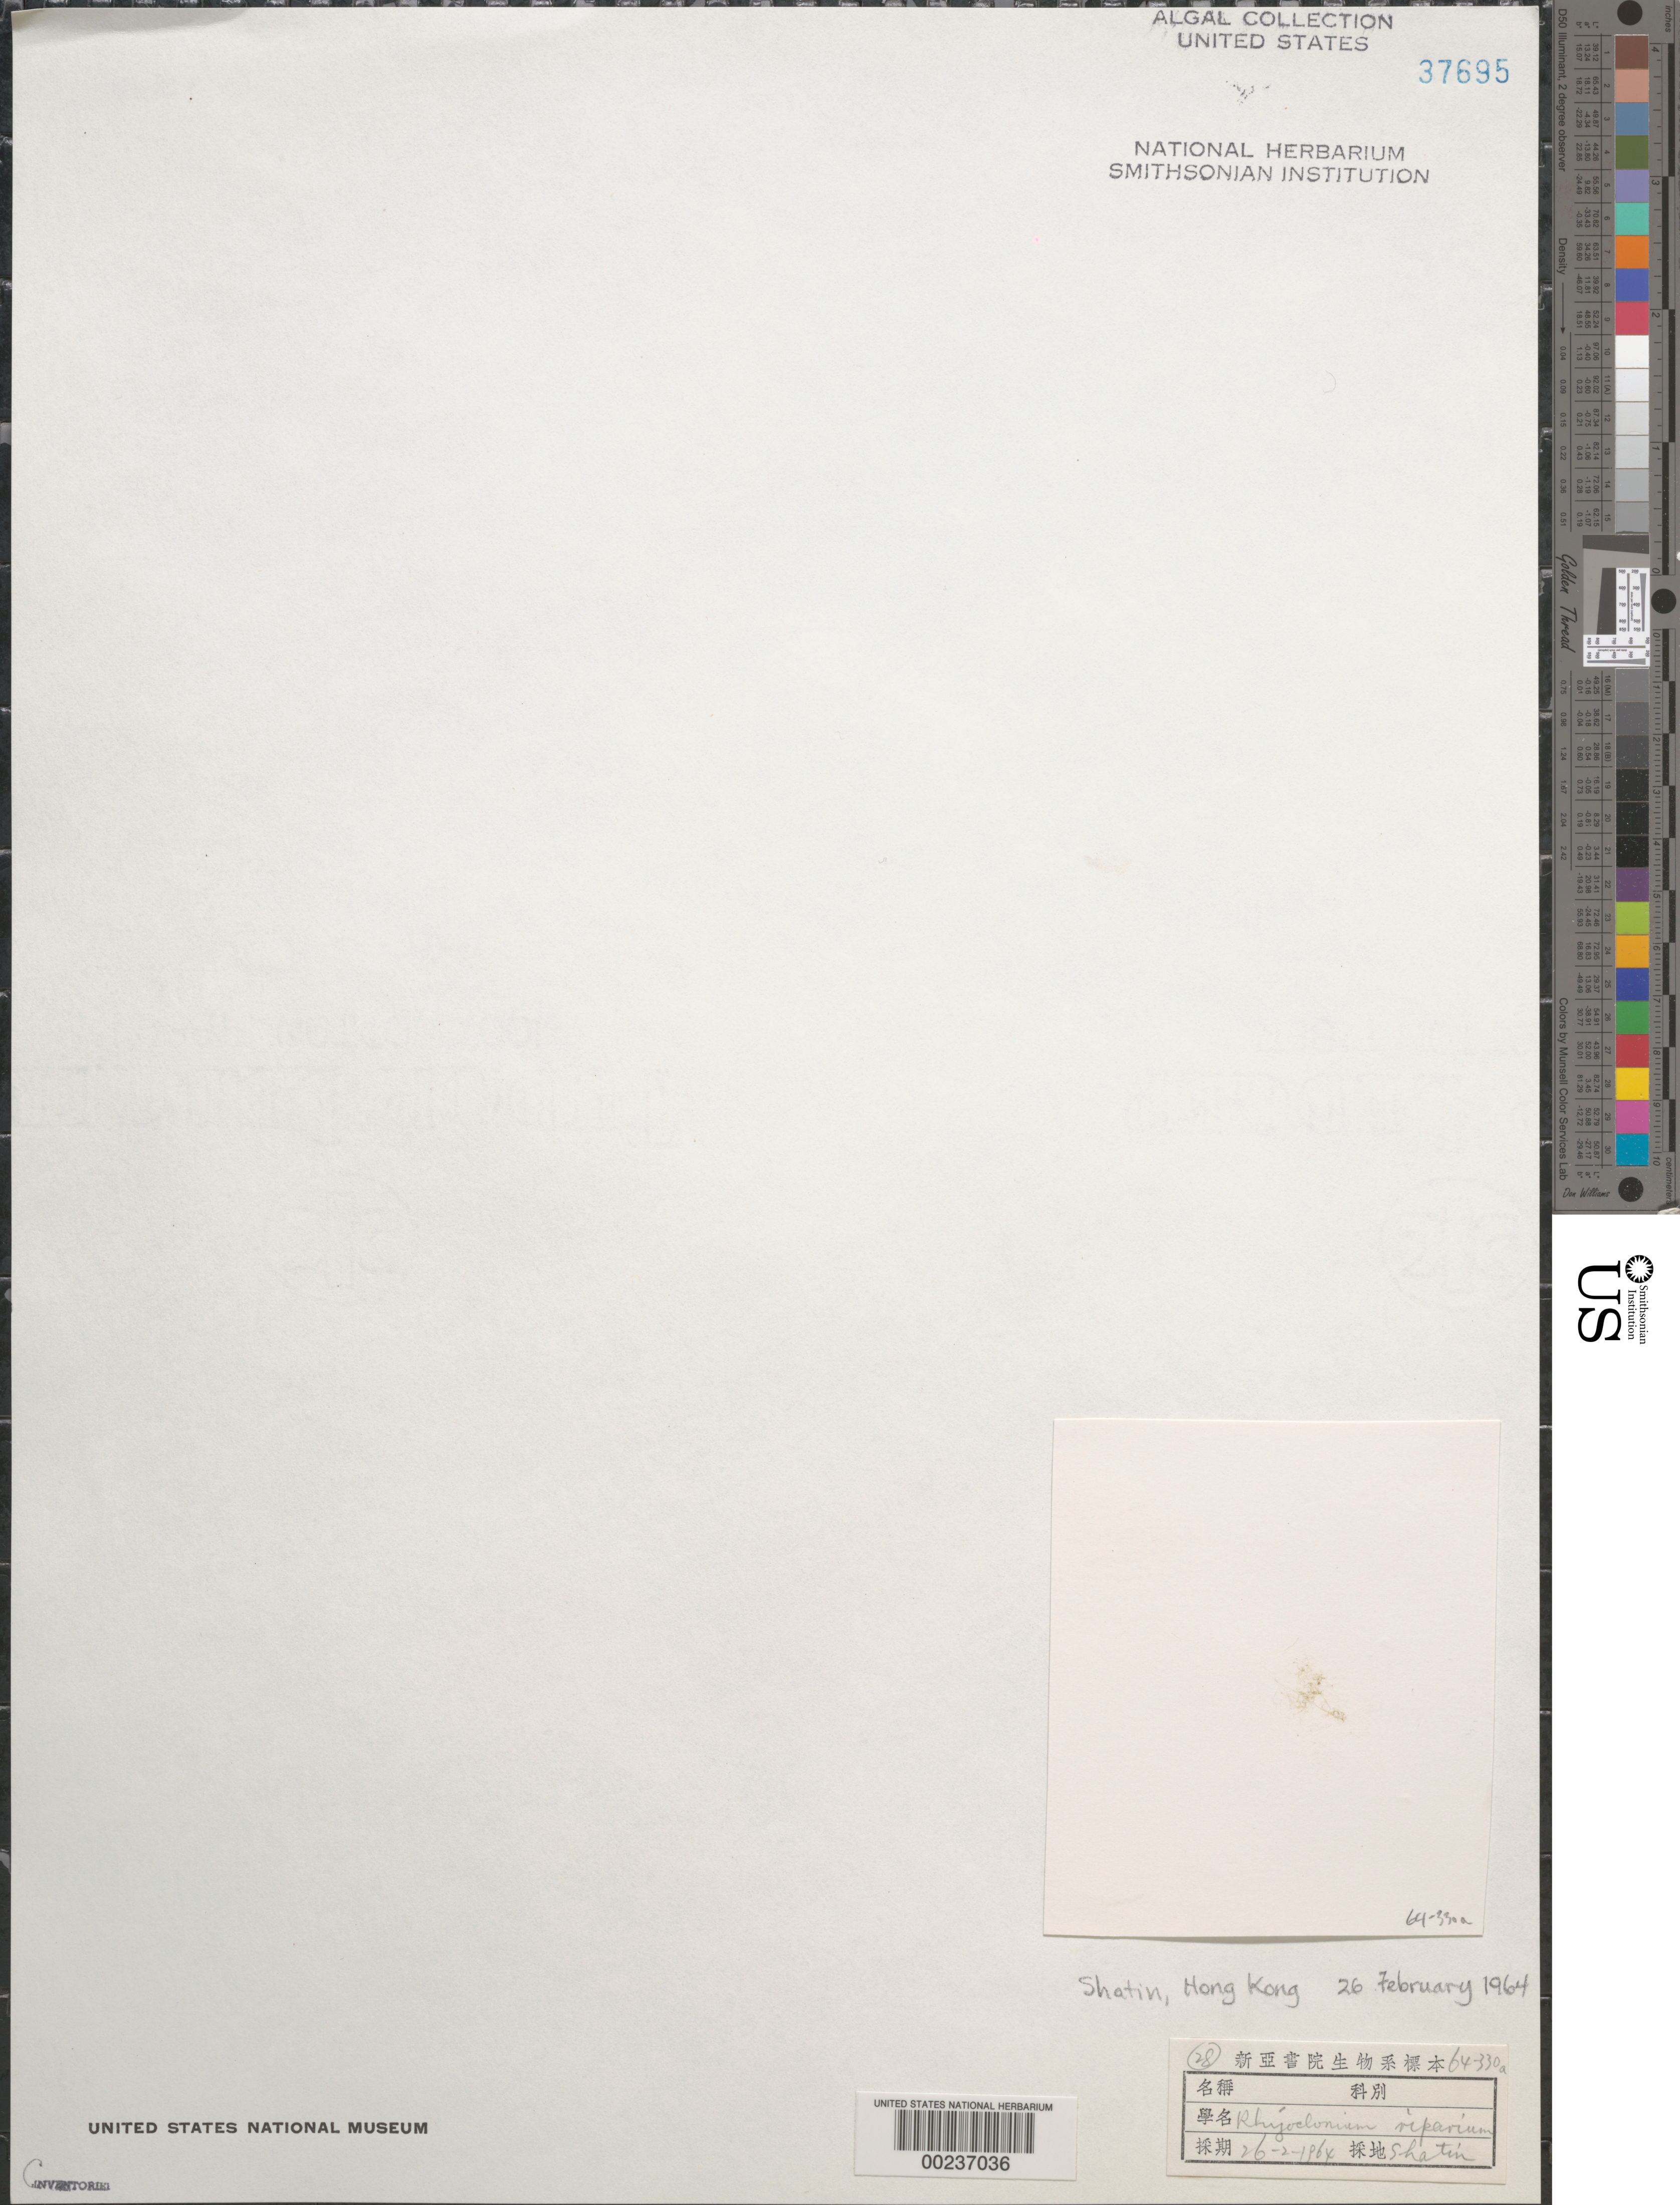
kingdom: Plantae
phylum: Chlorophyta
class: Ulvophyceae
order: Cladophorales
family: Cladophoraceae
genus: Rhizoclonium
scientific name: Rhizoclonium riparium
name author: (Roth) Harv.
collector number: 64-330a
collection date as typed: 26 Feb 1964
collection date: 1964-02-26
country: China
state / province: Hong Kong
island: Hong Kong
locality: Sha Tin (Shatin)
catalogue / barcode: US 37695